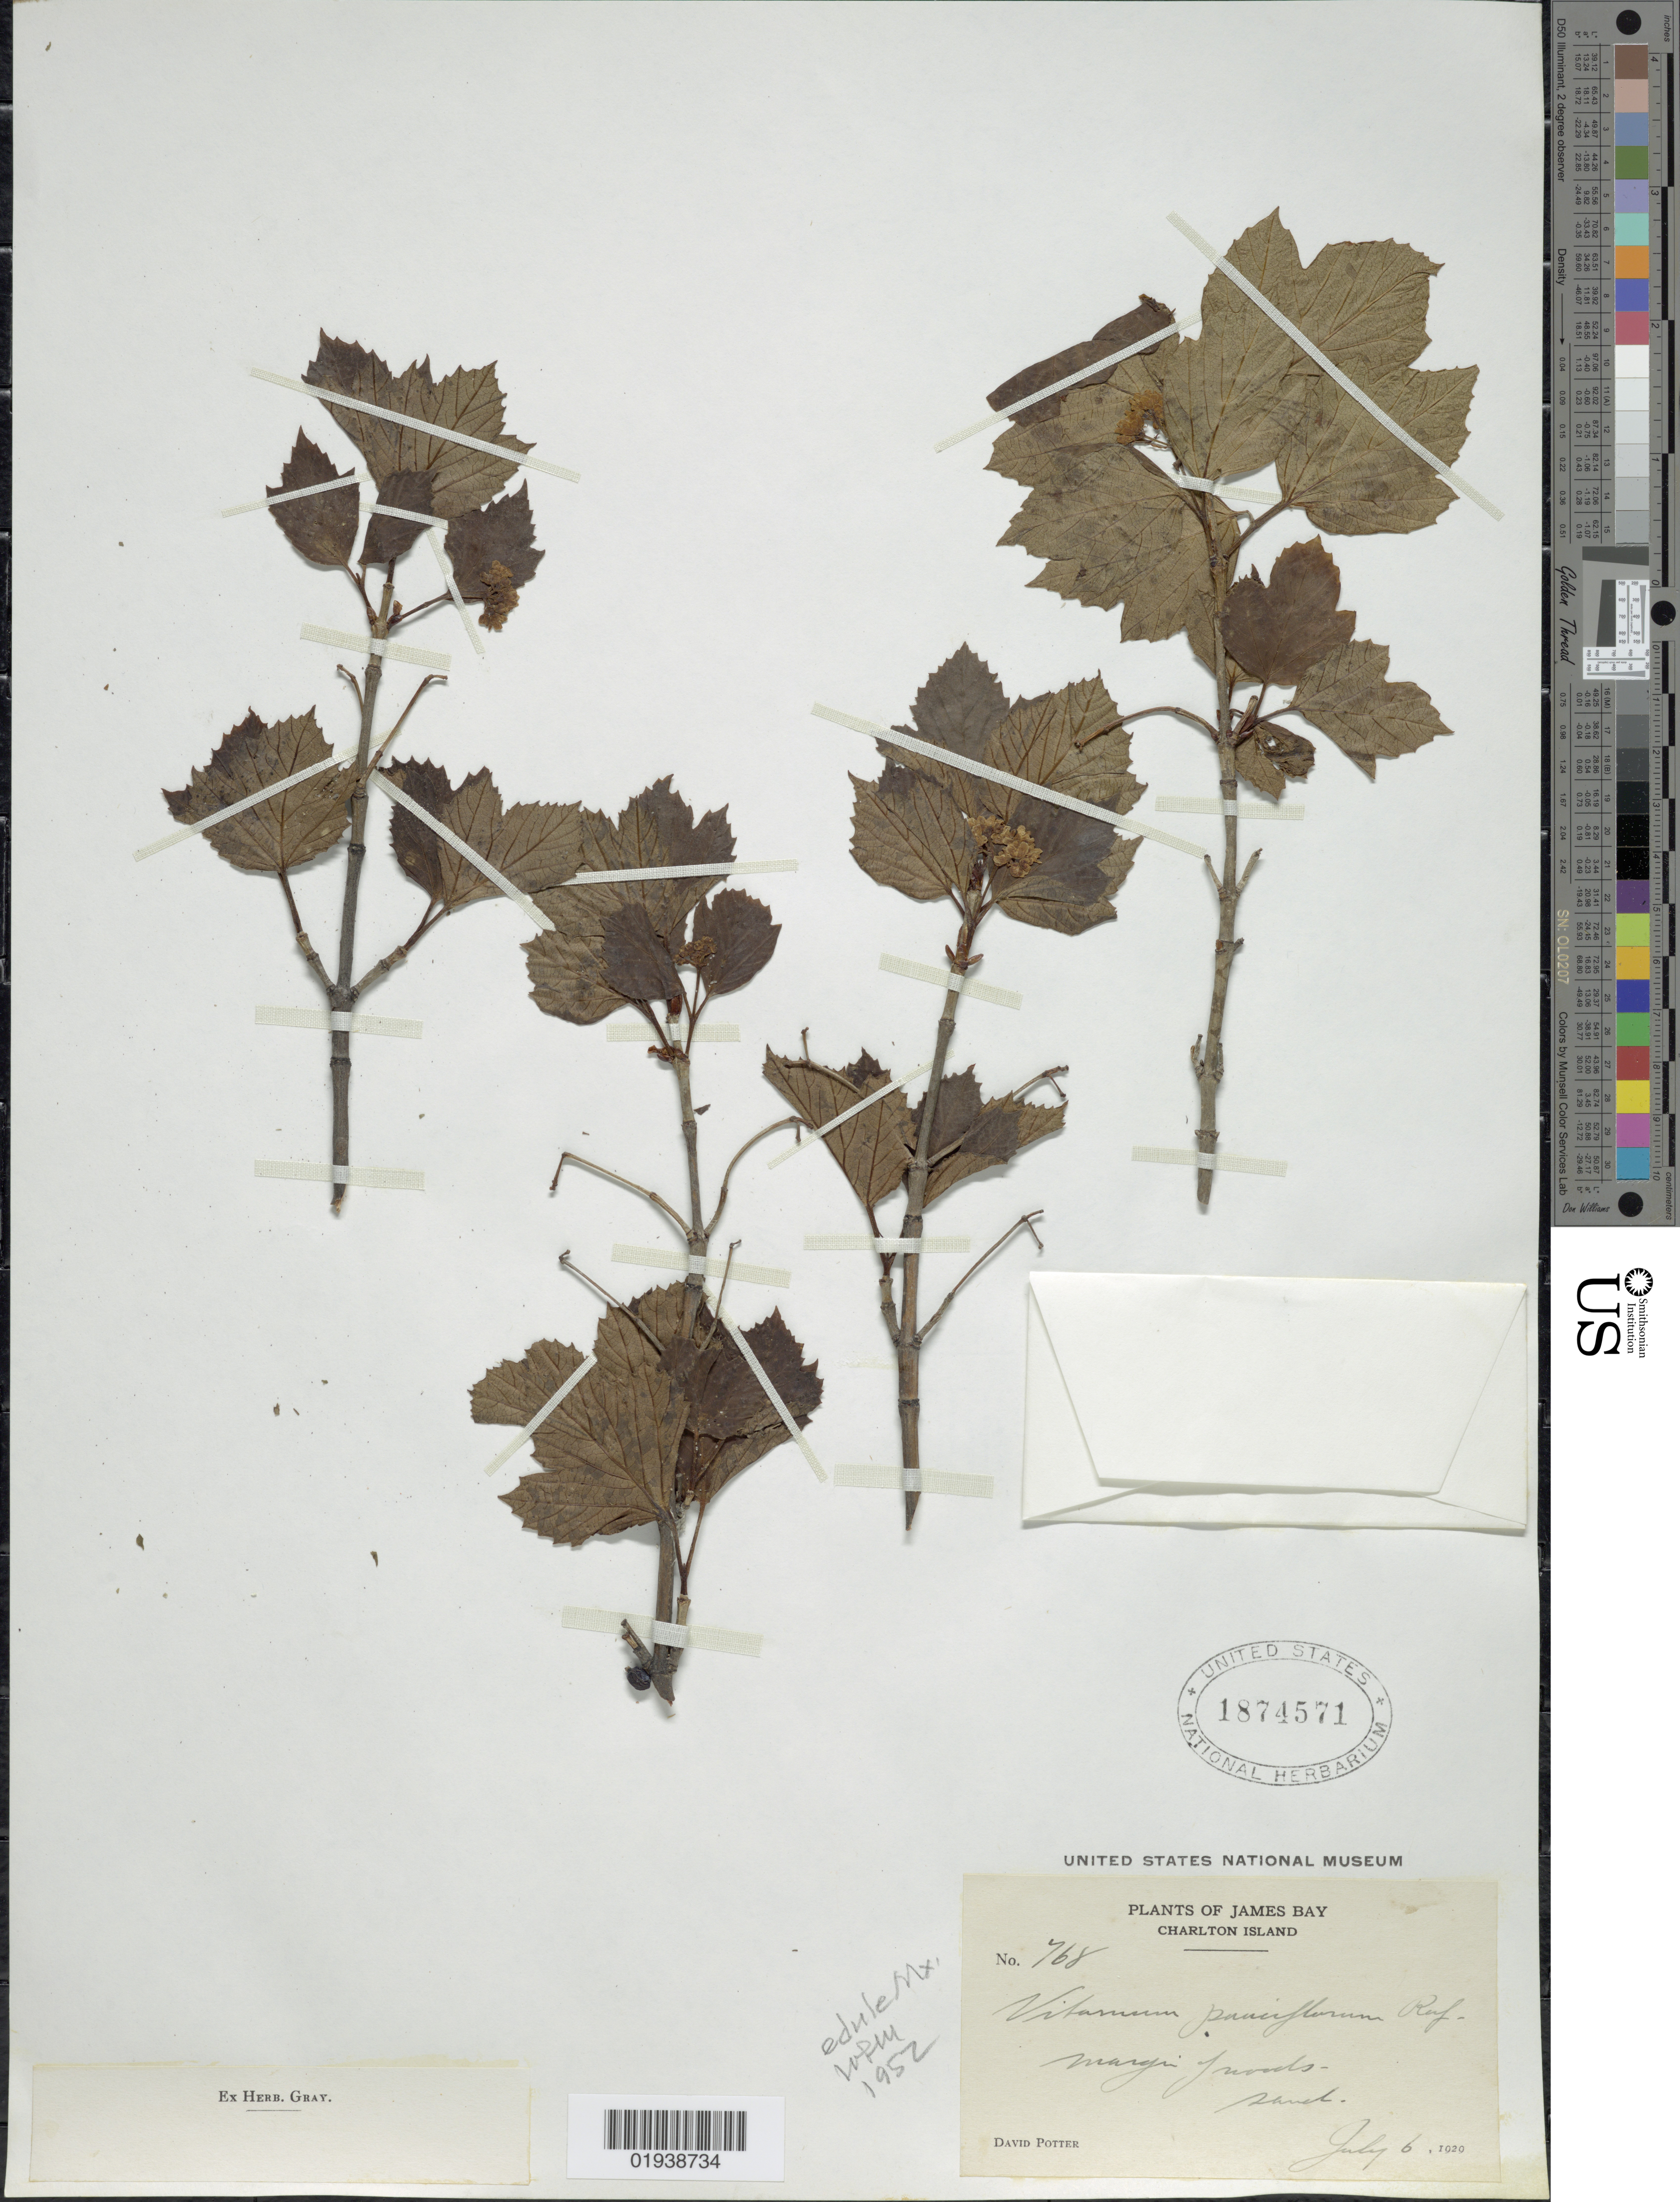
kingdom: Plantae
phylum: Tracheophyta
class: Magnoliopsida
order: Dipsacales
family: Viburnaceae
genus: Viburnum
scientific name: Viburnum edule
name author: (Michx.) Raf.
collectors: D. Potter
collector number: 768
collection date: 1920-07-06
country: Canada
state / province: Nunavut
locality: James Bay. Charlton Island. Margin of woods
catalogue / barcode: US 1874571